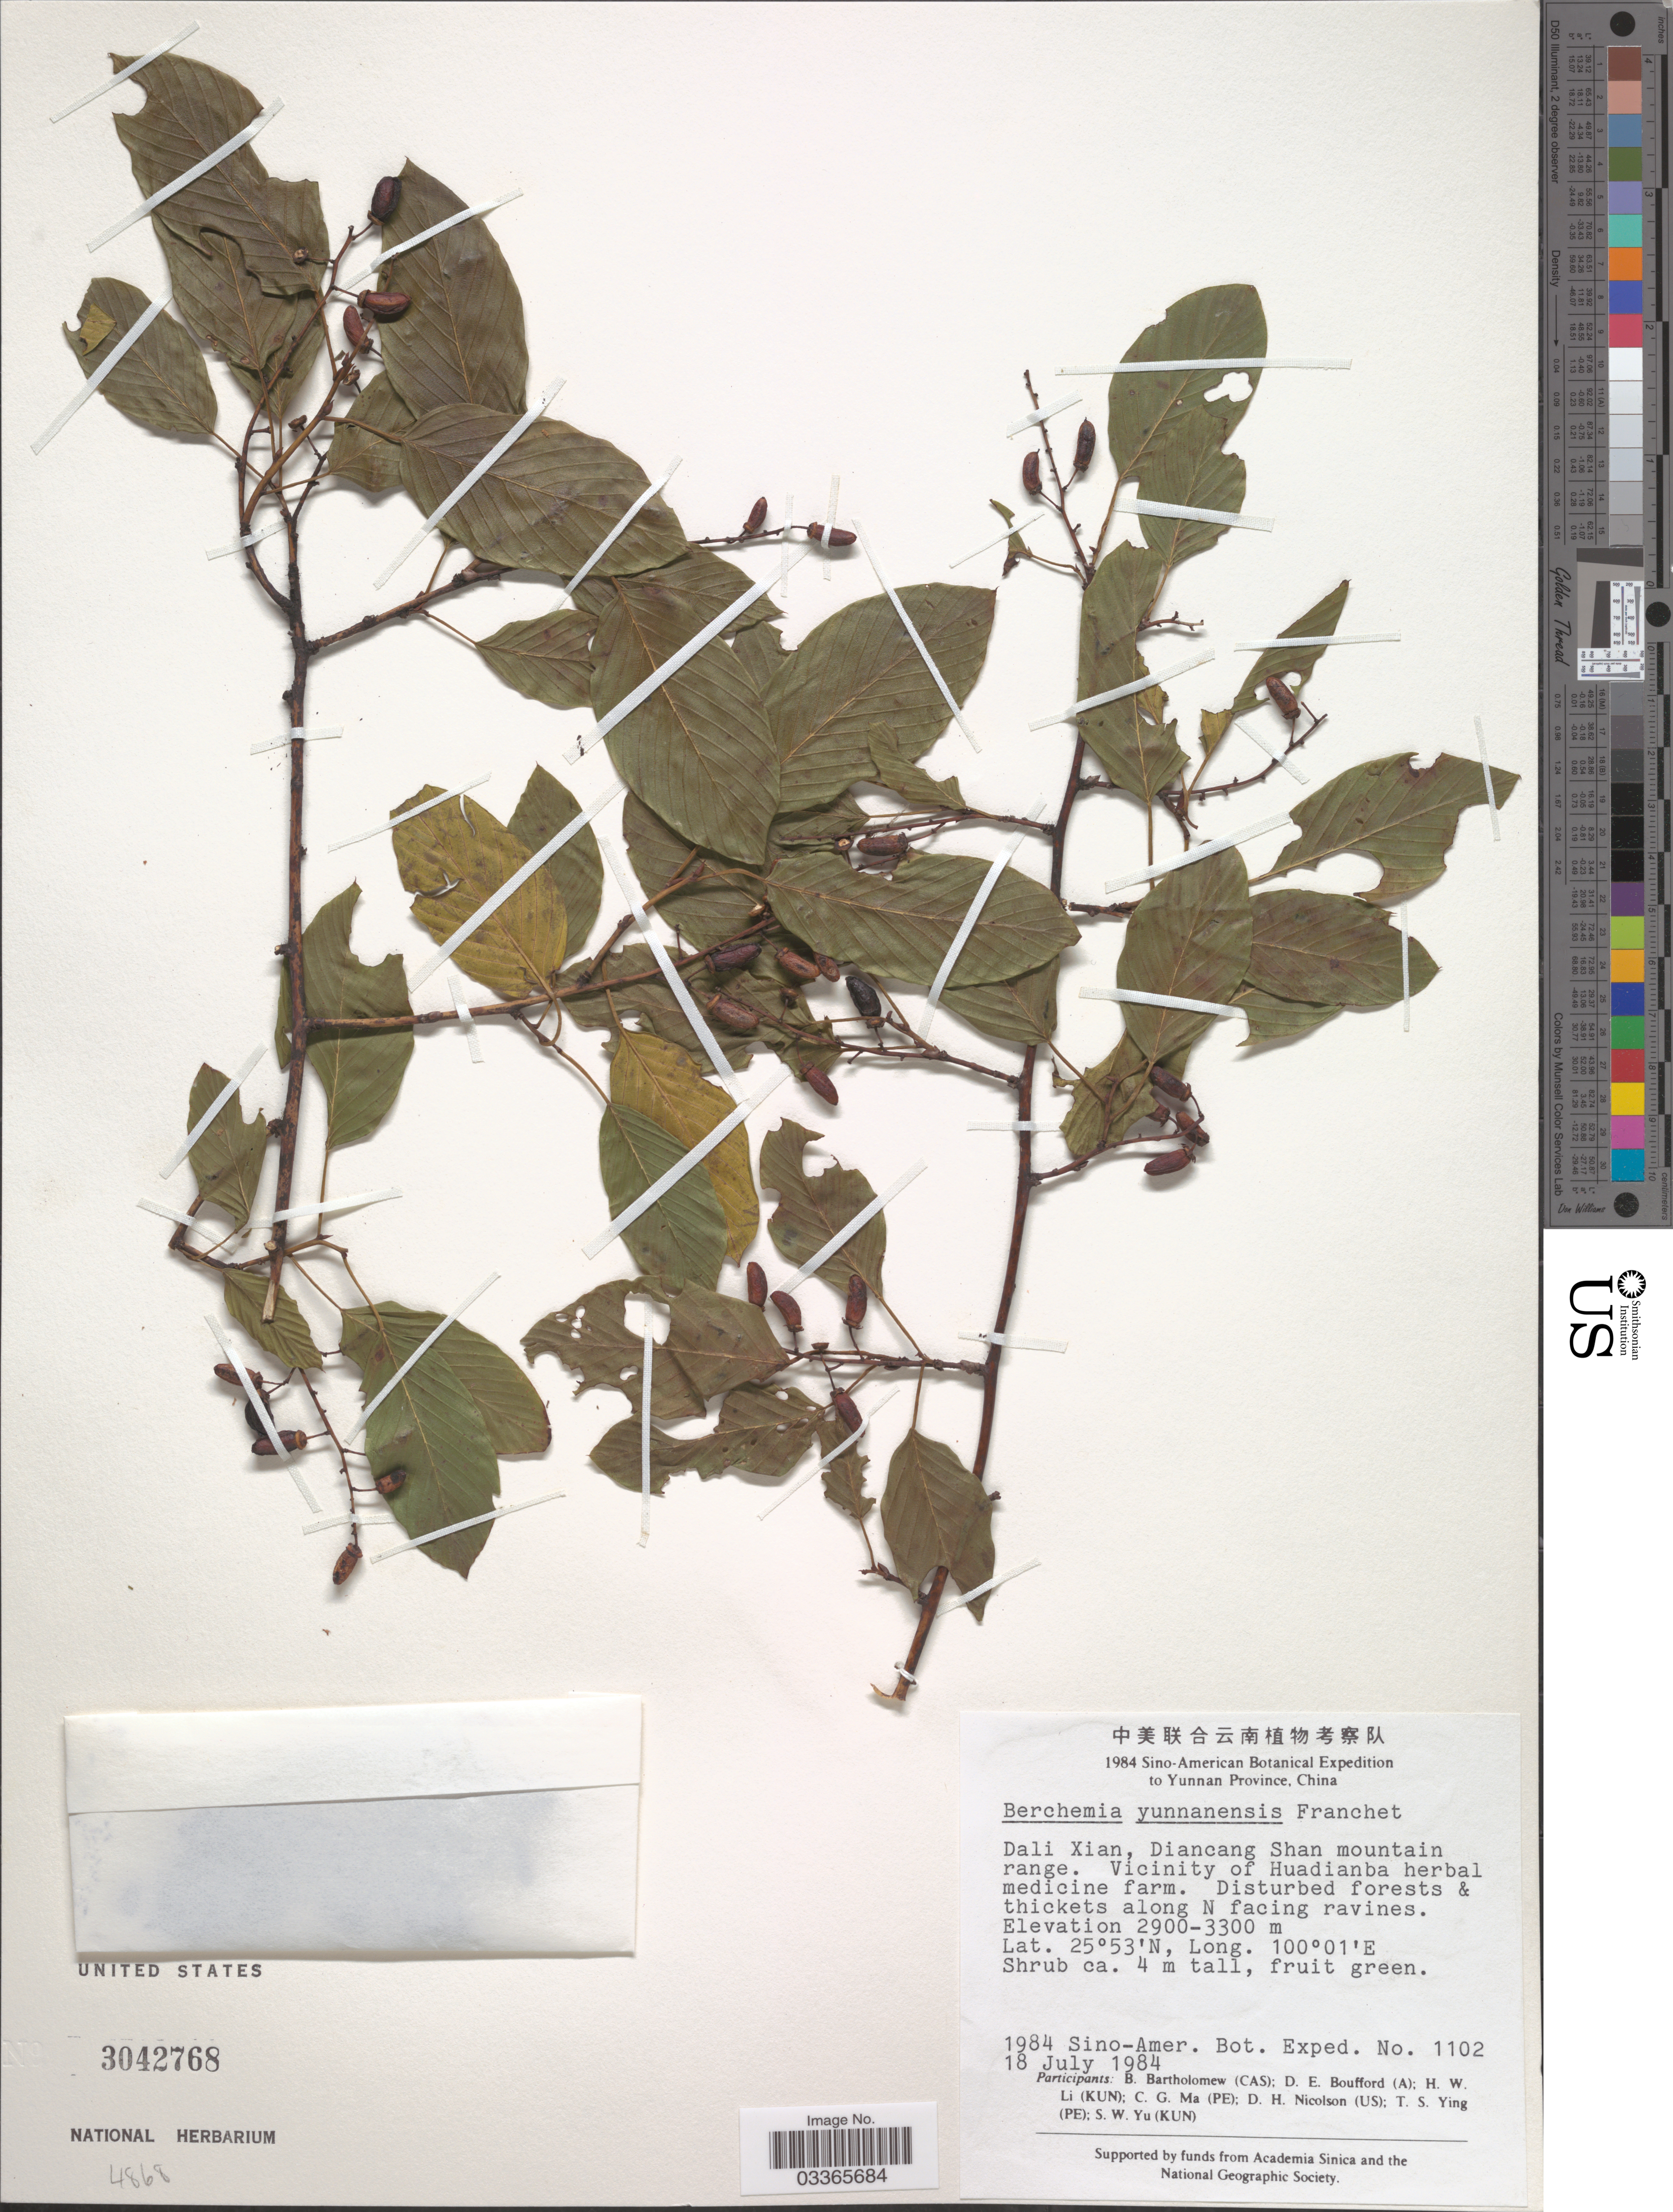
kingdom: Plantae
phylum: Tracheophyta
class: Magnoliopsida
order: Rosales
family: Rhamnaceae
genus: Berchemia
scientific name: Berchemia yunnanensis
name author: (Franch.) Ulbr.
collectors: Sino-Amer. Bot. Exped. 1984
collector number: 1102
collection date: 1984-07-18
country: China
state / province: Yunnan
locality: Dali Xian, Diancang Shan mountain range. Vicinity of Huadianba herbal medicine farm.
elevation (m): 2900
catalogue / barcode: US 3042768